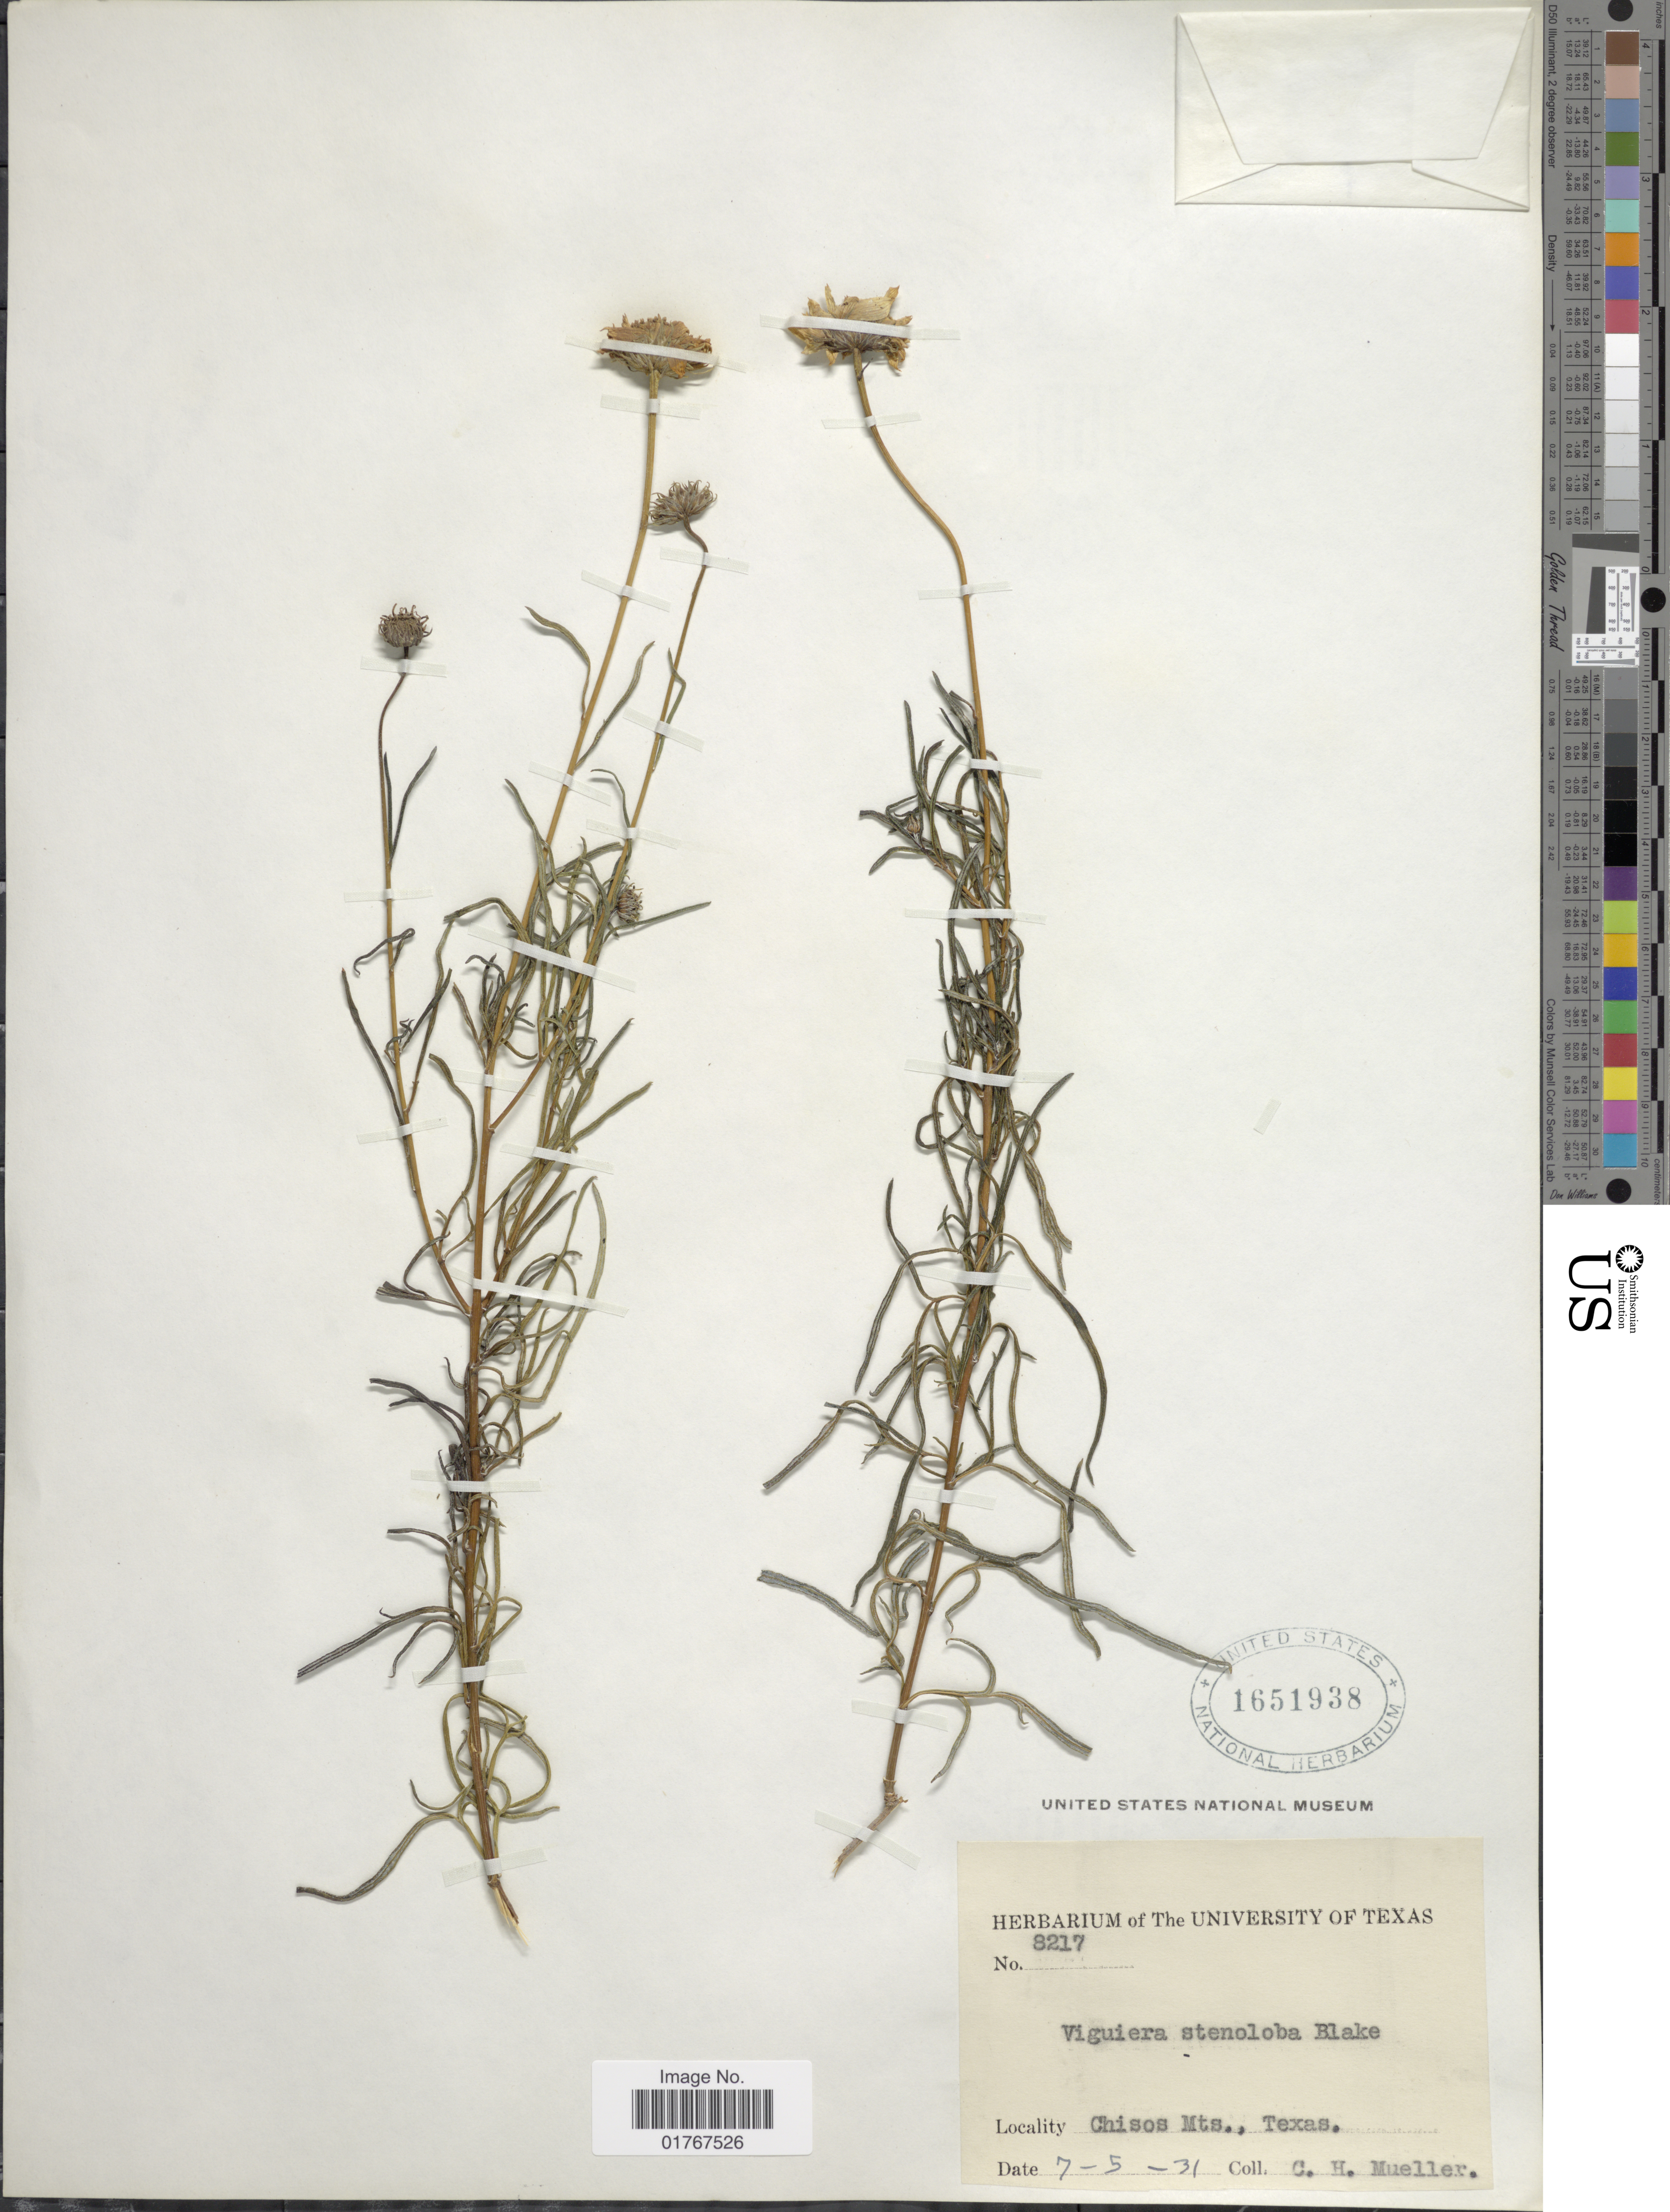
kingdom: Plantae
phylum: Tracheophyta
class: Magnoliopsida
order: Asterales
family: Asteraceae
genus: Viguiera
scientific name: Viguiera stenoloba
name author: S.F. Blake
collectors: C. H. Mueller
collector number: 8217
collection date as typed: Transcribed d/m/y: 5/7/31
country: United States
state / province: Texas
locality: Chisos Mts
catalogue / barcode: US 1651938